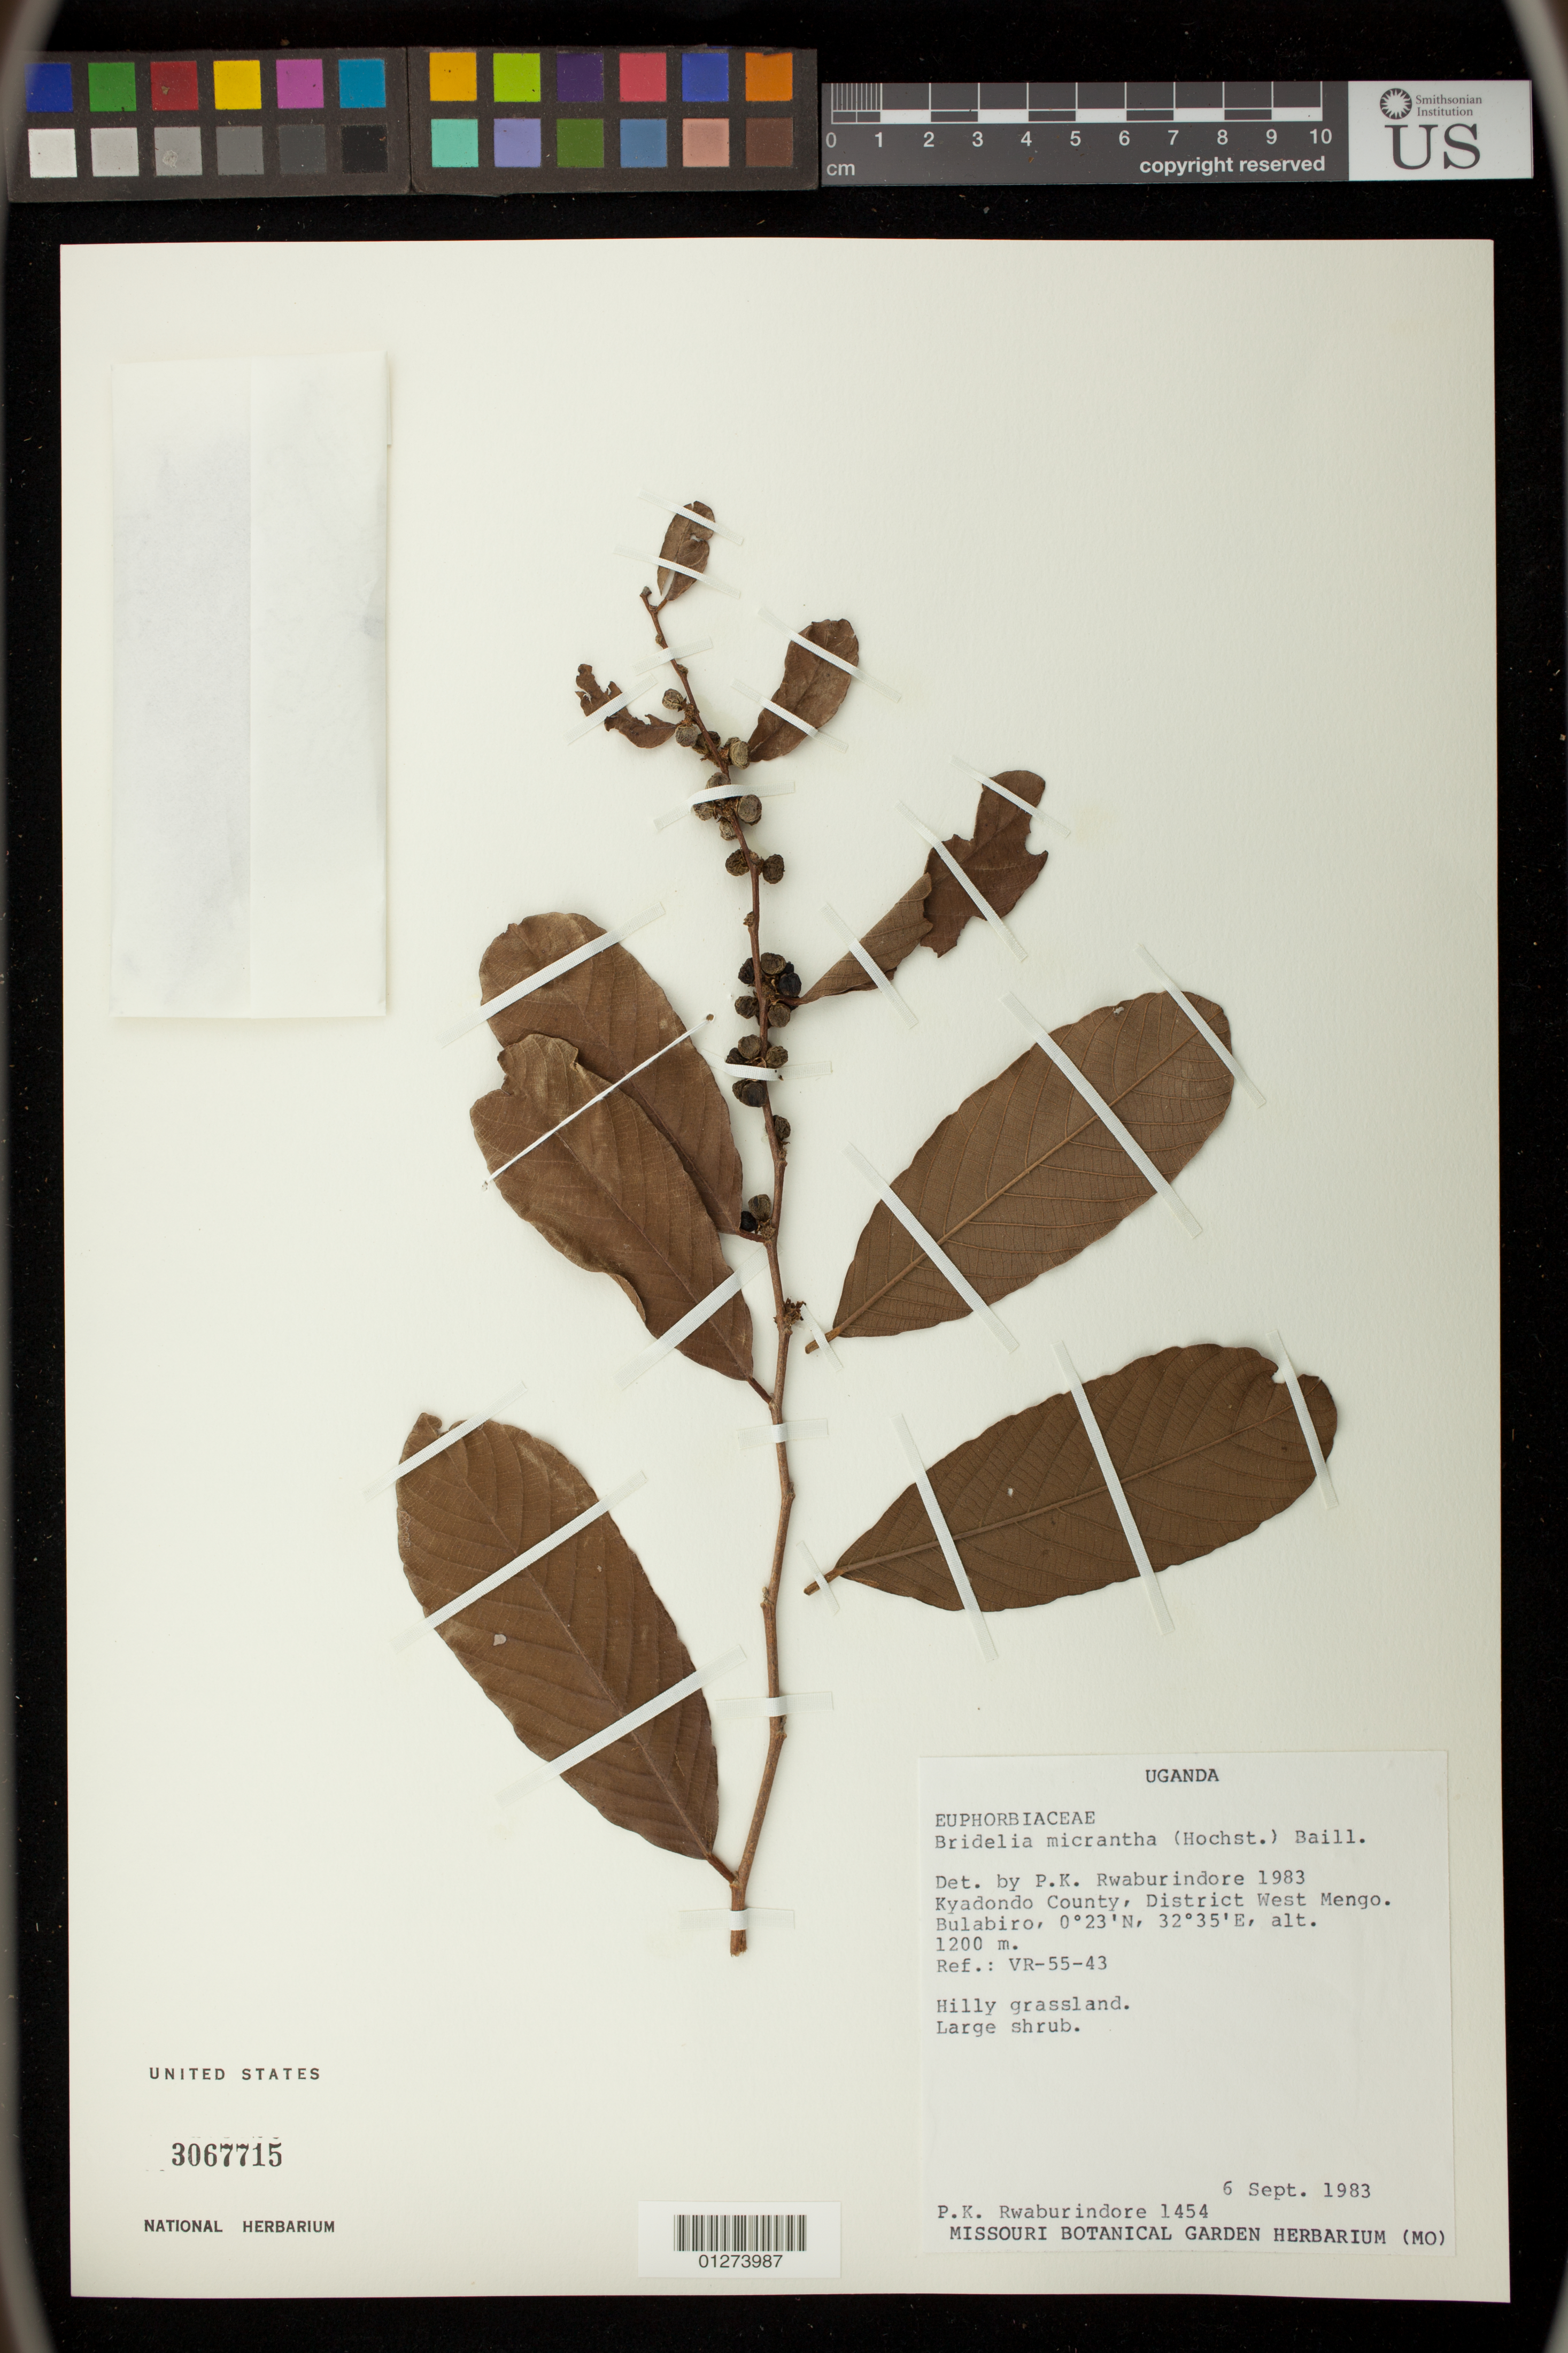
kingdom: Plantae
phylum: Tracheophyta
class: Magnoliopsida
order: Malpighiales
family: Phyllanthaceae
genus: Bridelia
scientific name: Bridelia micrantha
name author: (Hochst.) Baill.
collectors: P. Rwaburindore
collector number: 1454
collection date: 1983-09-06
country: Uganda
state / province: Central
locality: Kyadondo County, District West Mengo, Bulabiro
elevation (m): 1200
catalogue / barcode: US 3067715